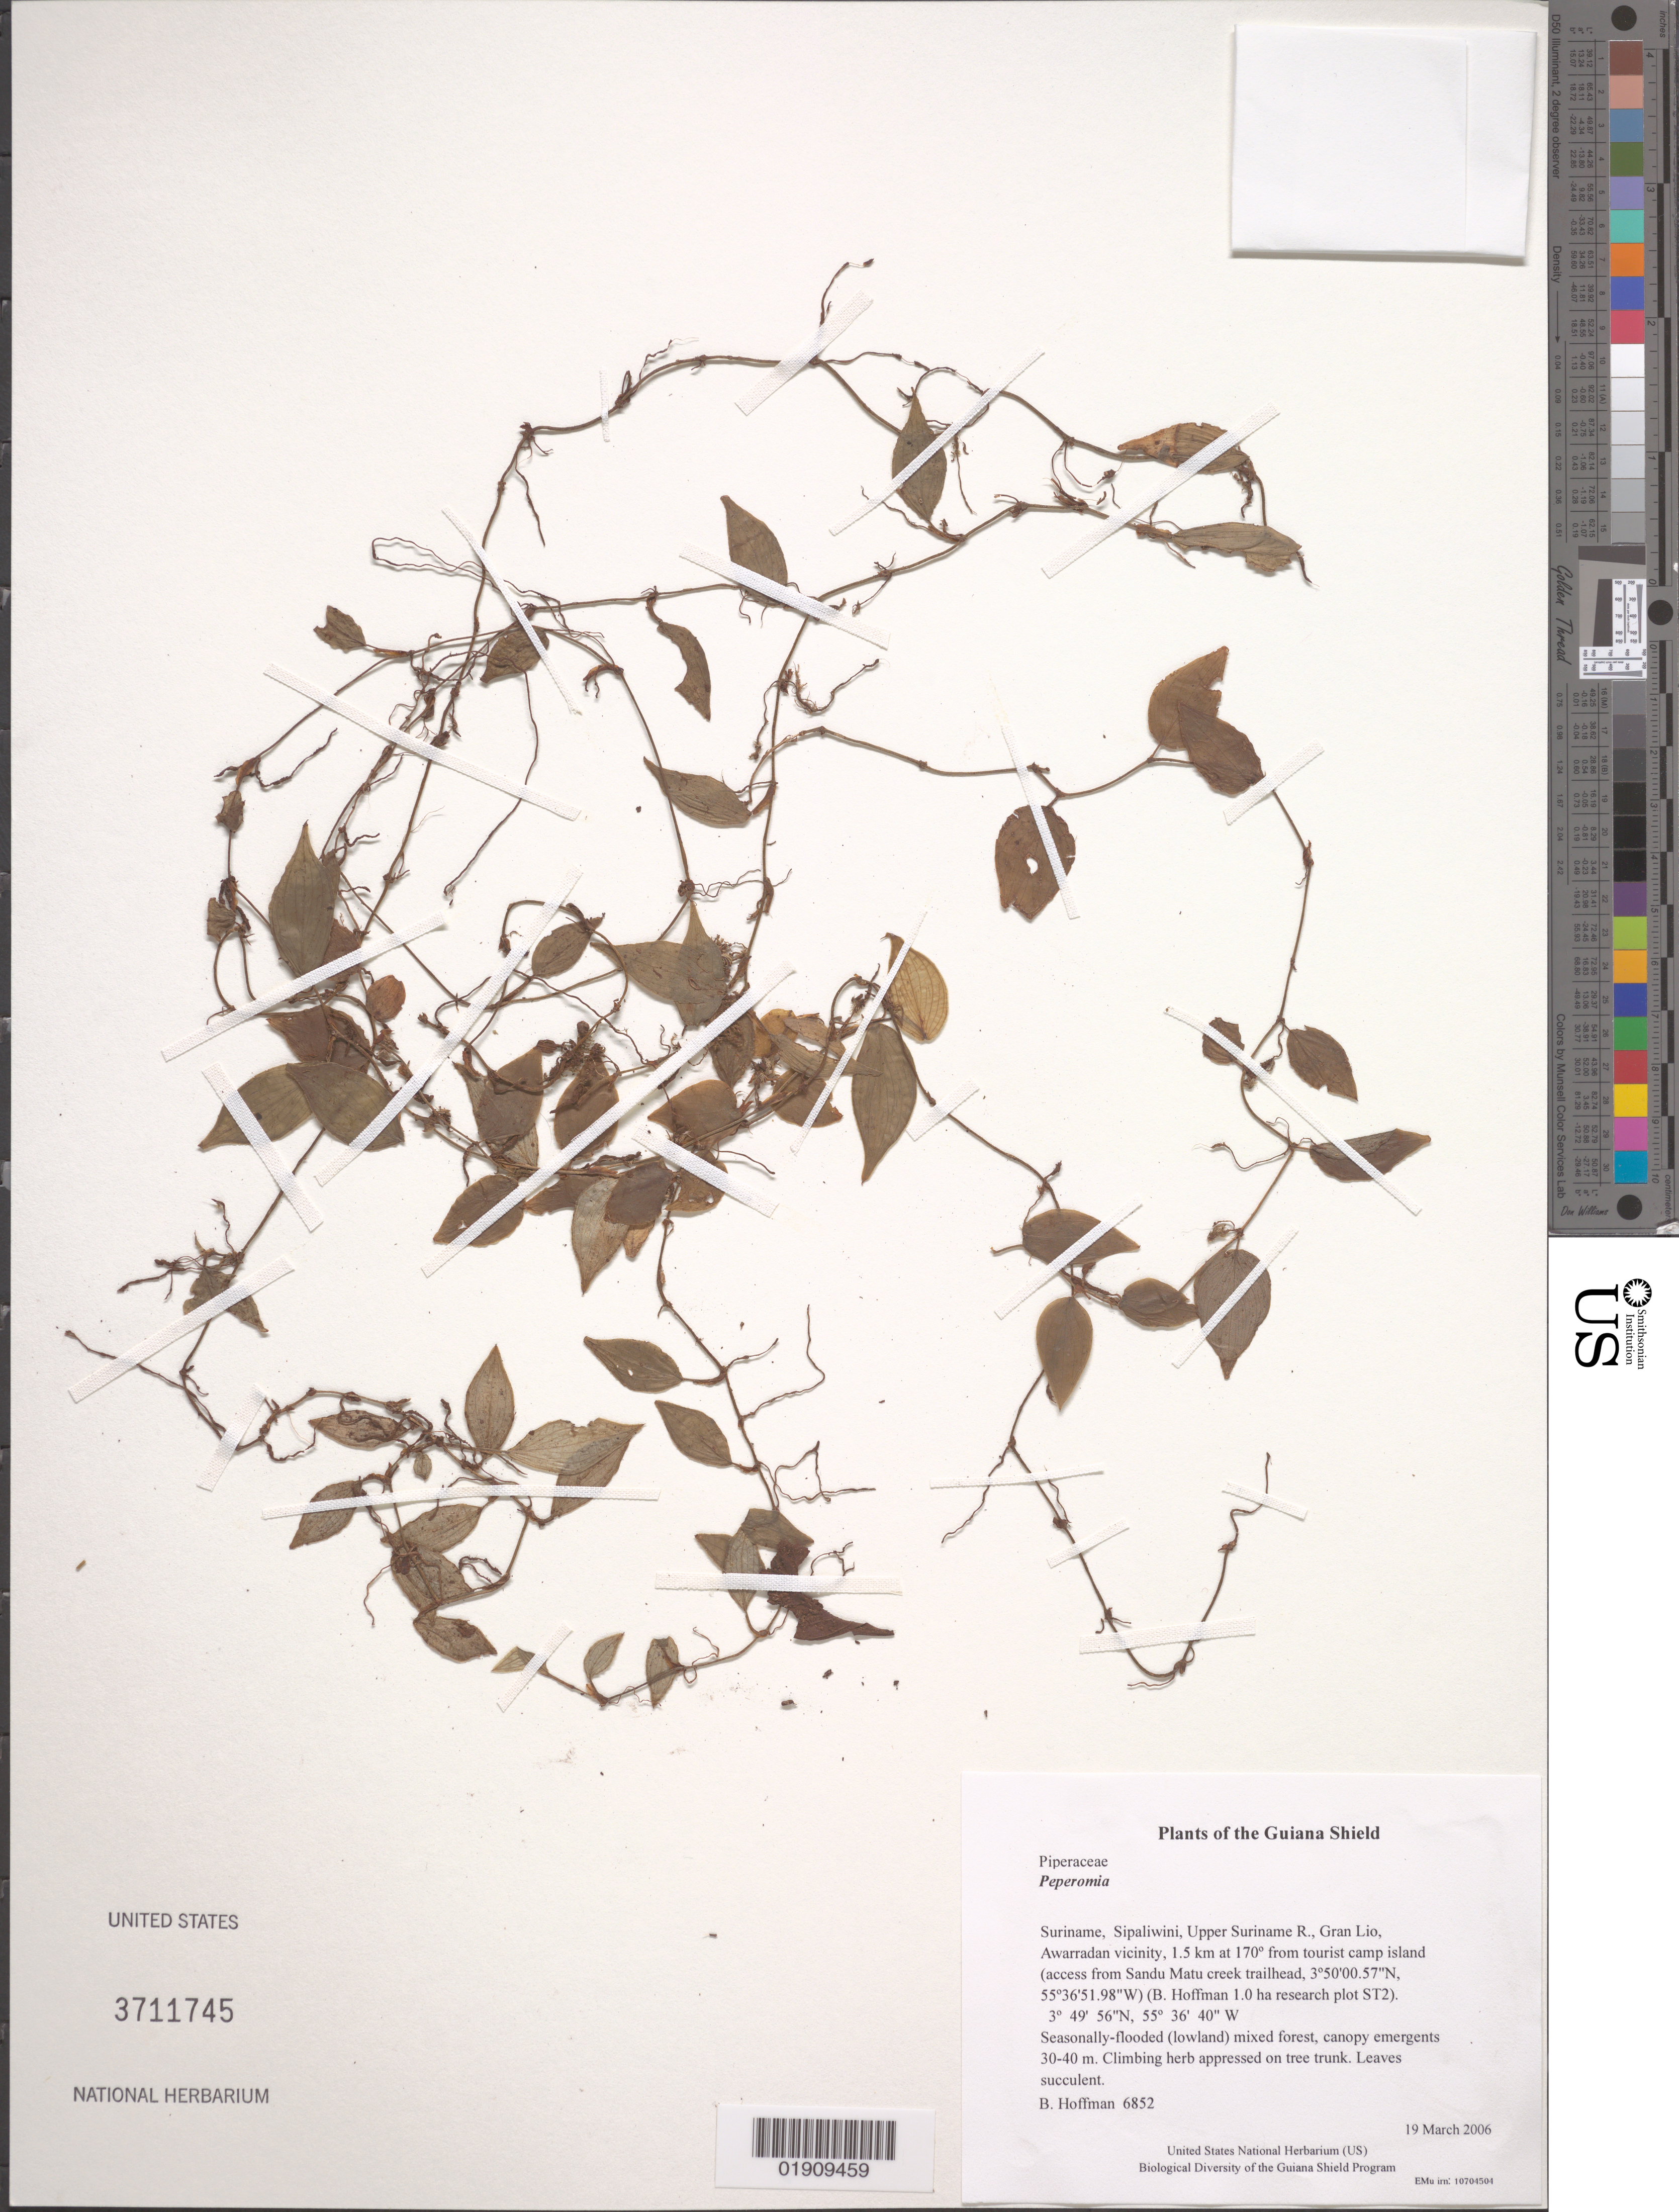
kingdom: Plantae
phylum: Tracheophyta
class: Liliopsida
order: Alismatales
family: Araceae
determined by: Jiménez, José Estaban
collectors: B. Hoffman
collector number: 6852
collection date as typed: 19 March 2006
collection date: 2006-03-19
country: Suriname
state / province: Sipaliwini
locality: Upper Suriname R., Gran Lio, Awarradan vicinity, 1.5 km at 170º from tourist camp island (access from Sandu Matu creek trailhead, 3º50'00.57"N, 55º36'51.98"W) (B. Hoffman 1.0 ha research plot ST2)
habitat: Seasonally-flooded (lowland) mixed forest, canopy emergents 30-40 m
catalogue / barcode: US 3711745